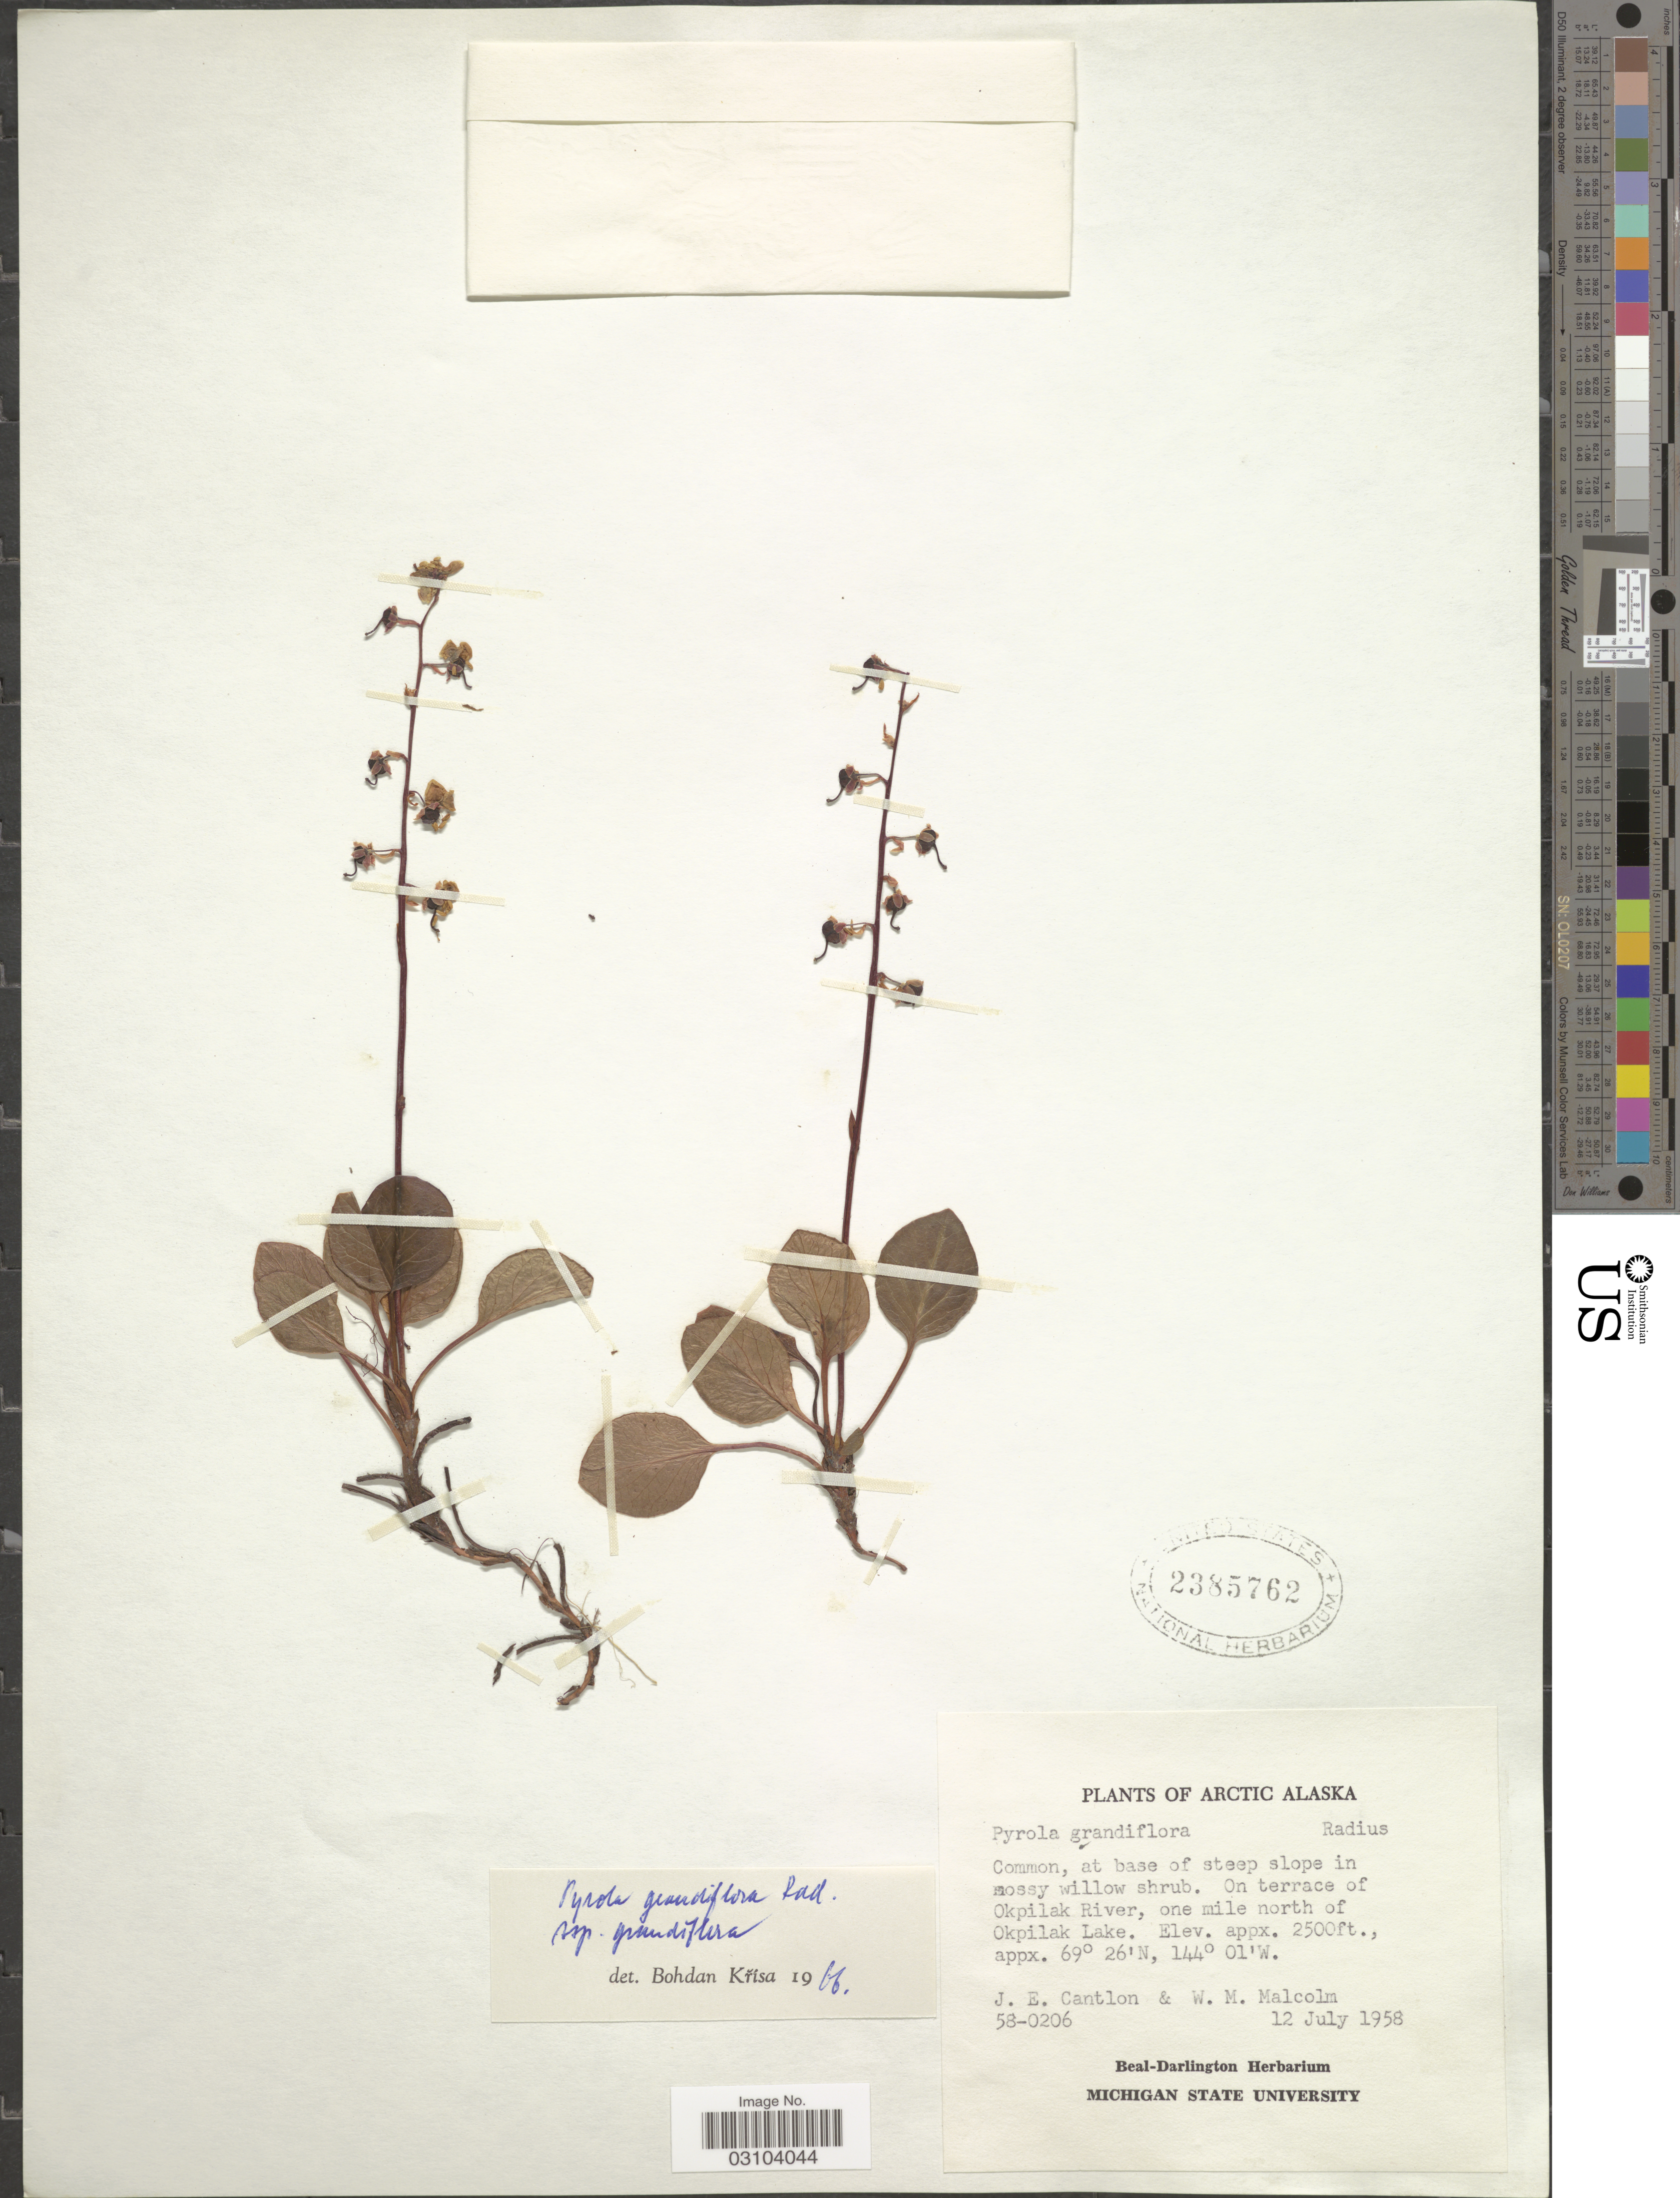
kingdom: Plantae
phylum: Tracheophyta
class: Magnoliopsida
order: Ericales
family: Ericaceae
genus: Pyrola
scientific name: Pyrola grandiflora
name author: Radius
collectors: J. Cantlon & W. Malcolm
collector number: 58-0206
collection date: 1958-07-12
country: United States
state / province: Alaska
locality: Arctic Alaska. On terrace of Okpilak River, one mile north of Okpilak Lake.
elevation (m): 762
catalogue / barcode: US 2385762